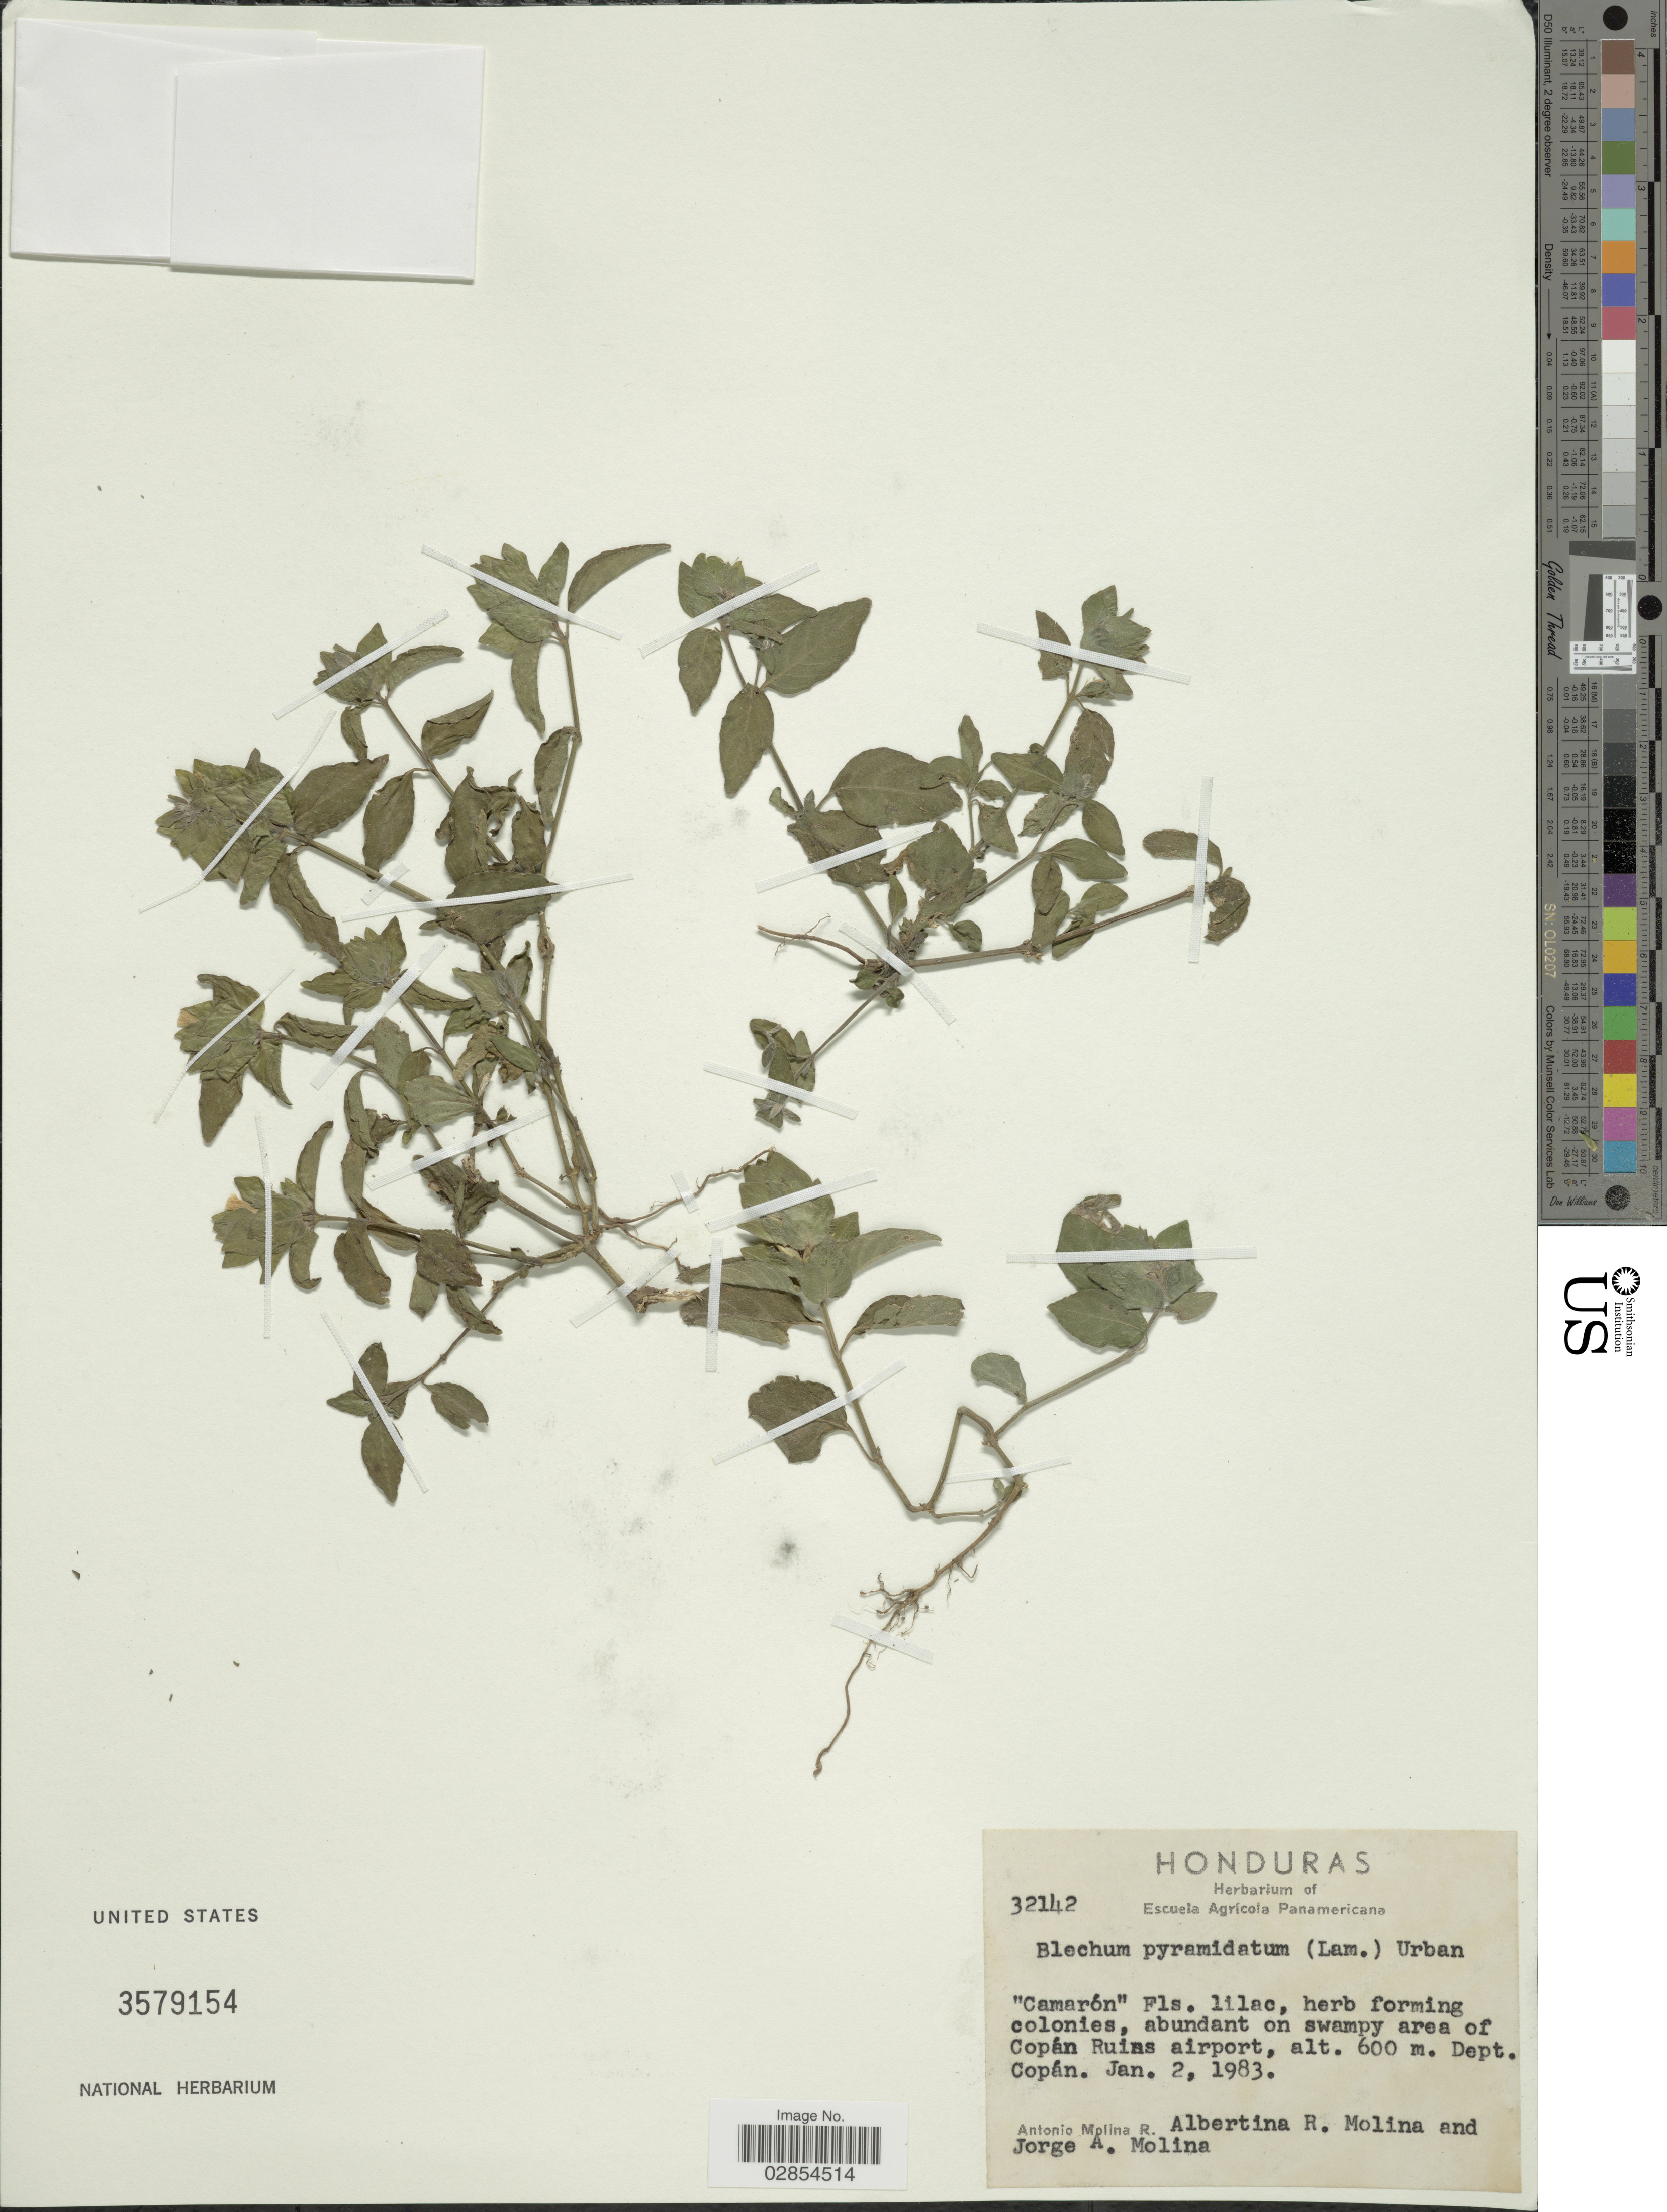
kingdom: Plantae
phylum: Tracheophyta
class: Magnoliopsida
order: Lamiales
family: Acanthaceae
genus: Blechum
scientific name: Blechum pyramidatum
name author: (Lam.) Urb.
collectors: A. Molina R., A. R. Molina & J. A. Molina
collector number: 32142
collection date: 1983-01-02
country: Honduras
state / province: Copán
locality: Abundant on swampy area of Copán Ruins airport, Dept. Copán.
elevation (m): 600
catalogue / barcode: US 3579154